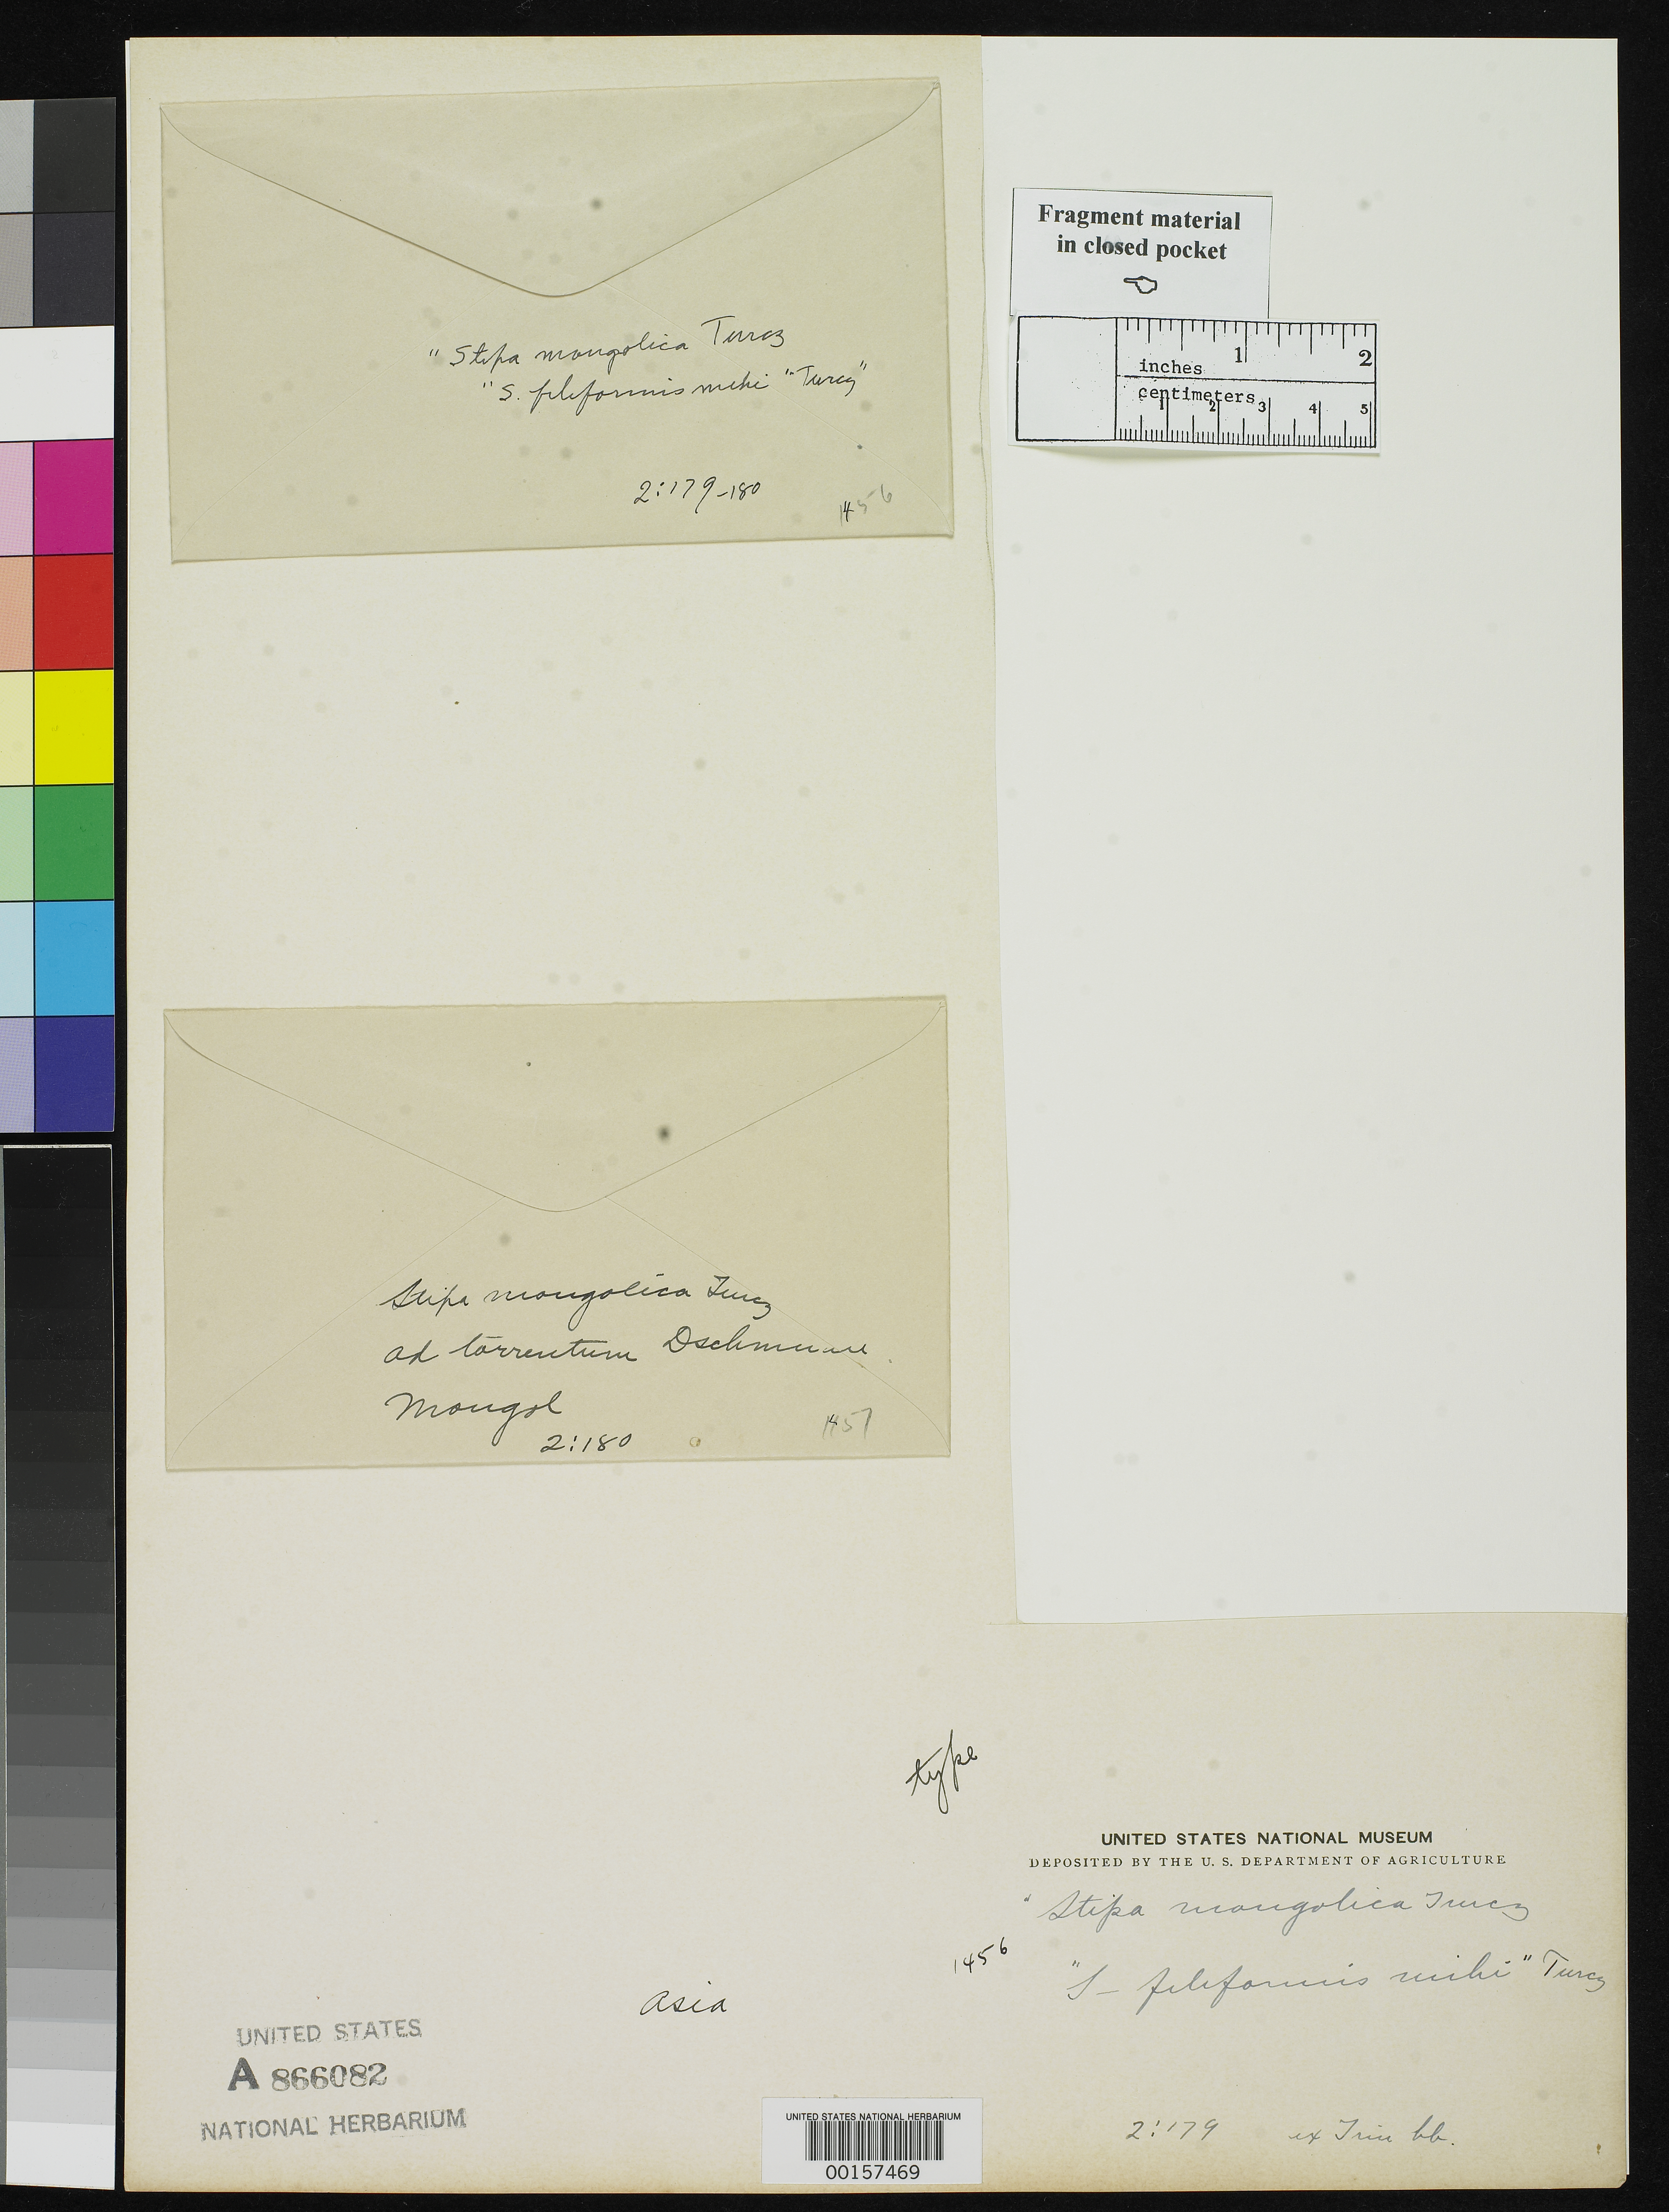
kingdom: Plantae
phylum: Tracheophyta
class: Liliopsida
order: Poales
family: Poaceae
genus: Stipa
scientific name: Stipa mongolica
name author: Turcz. ex Trin.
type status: Type Collection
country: Mongolia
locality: ad torrentum Dschi--- [illegible; Dschirinai?]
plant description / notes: Fragmentary material of type specimen(s) ex herb. Trinius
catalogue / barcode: US 866082A